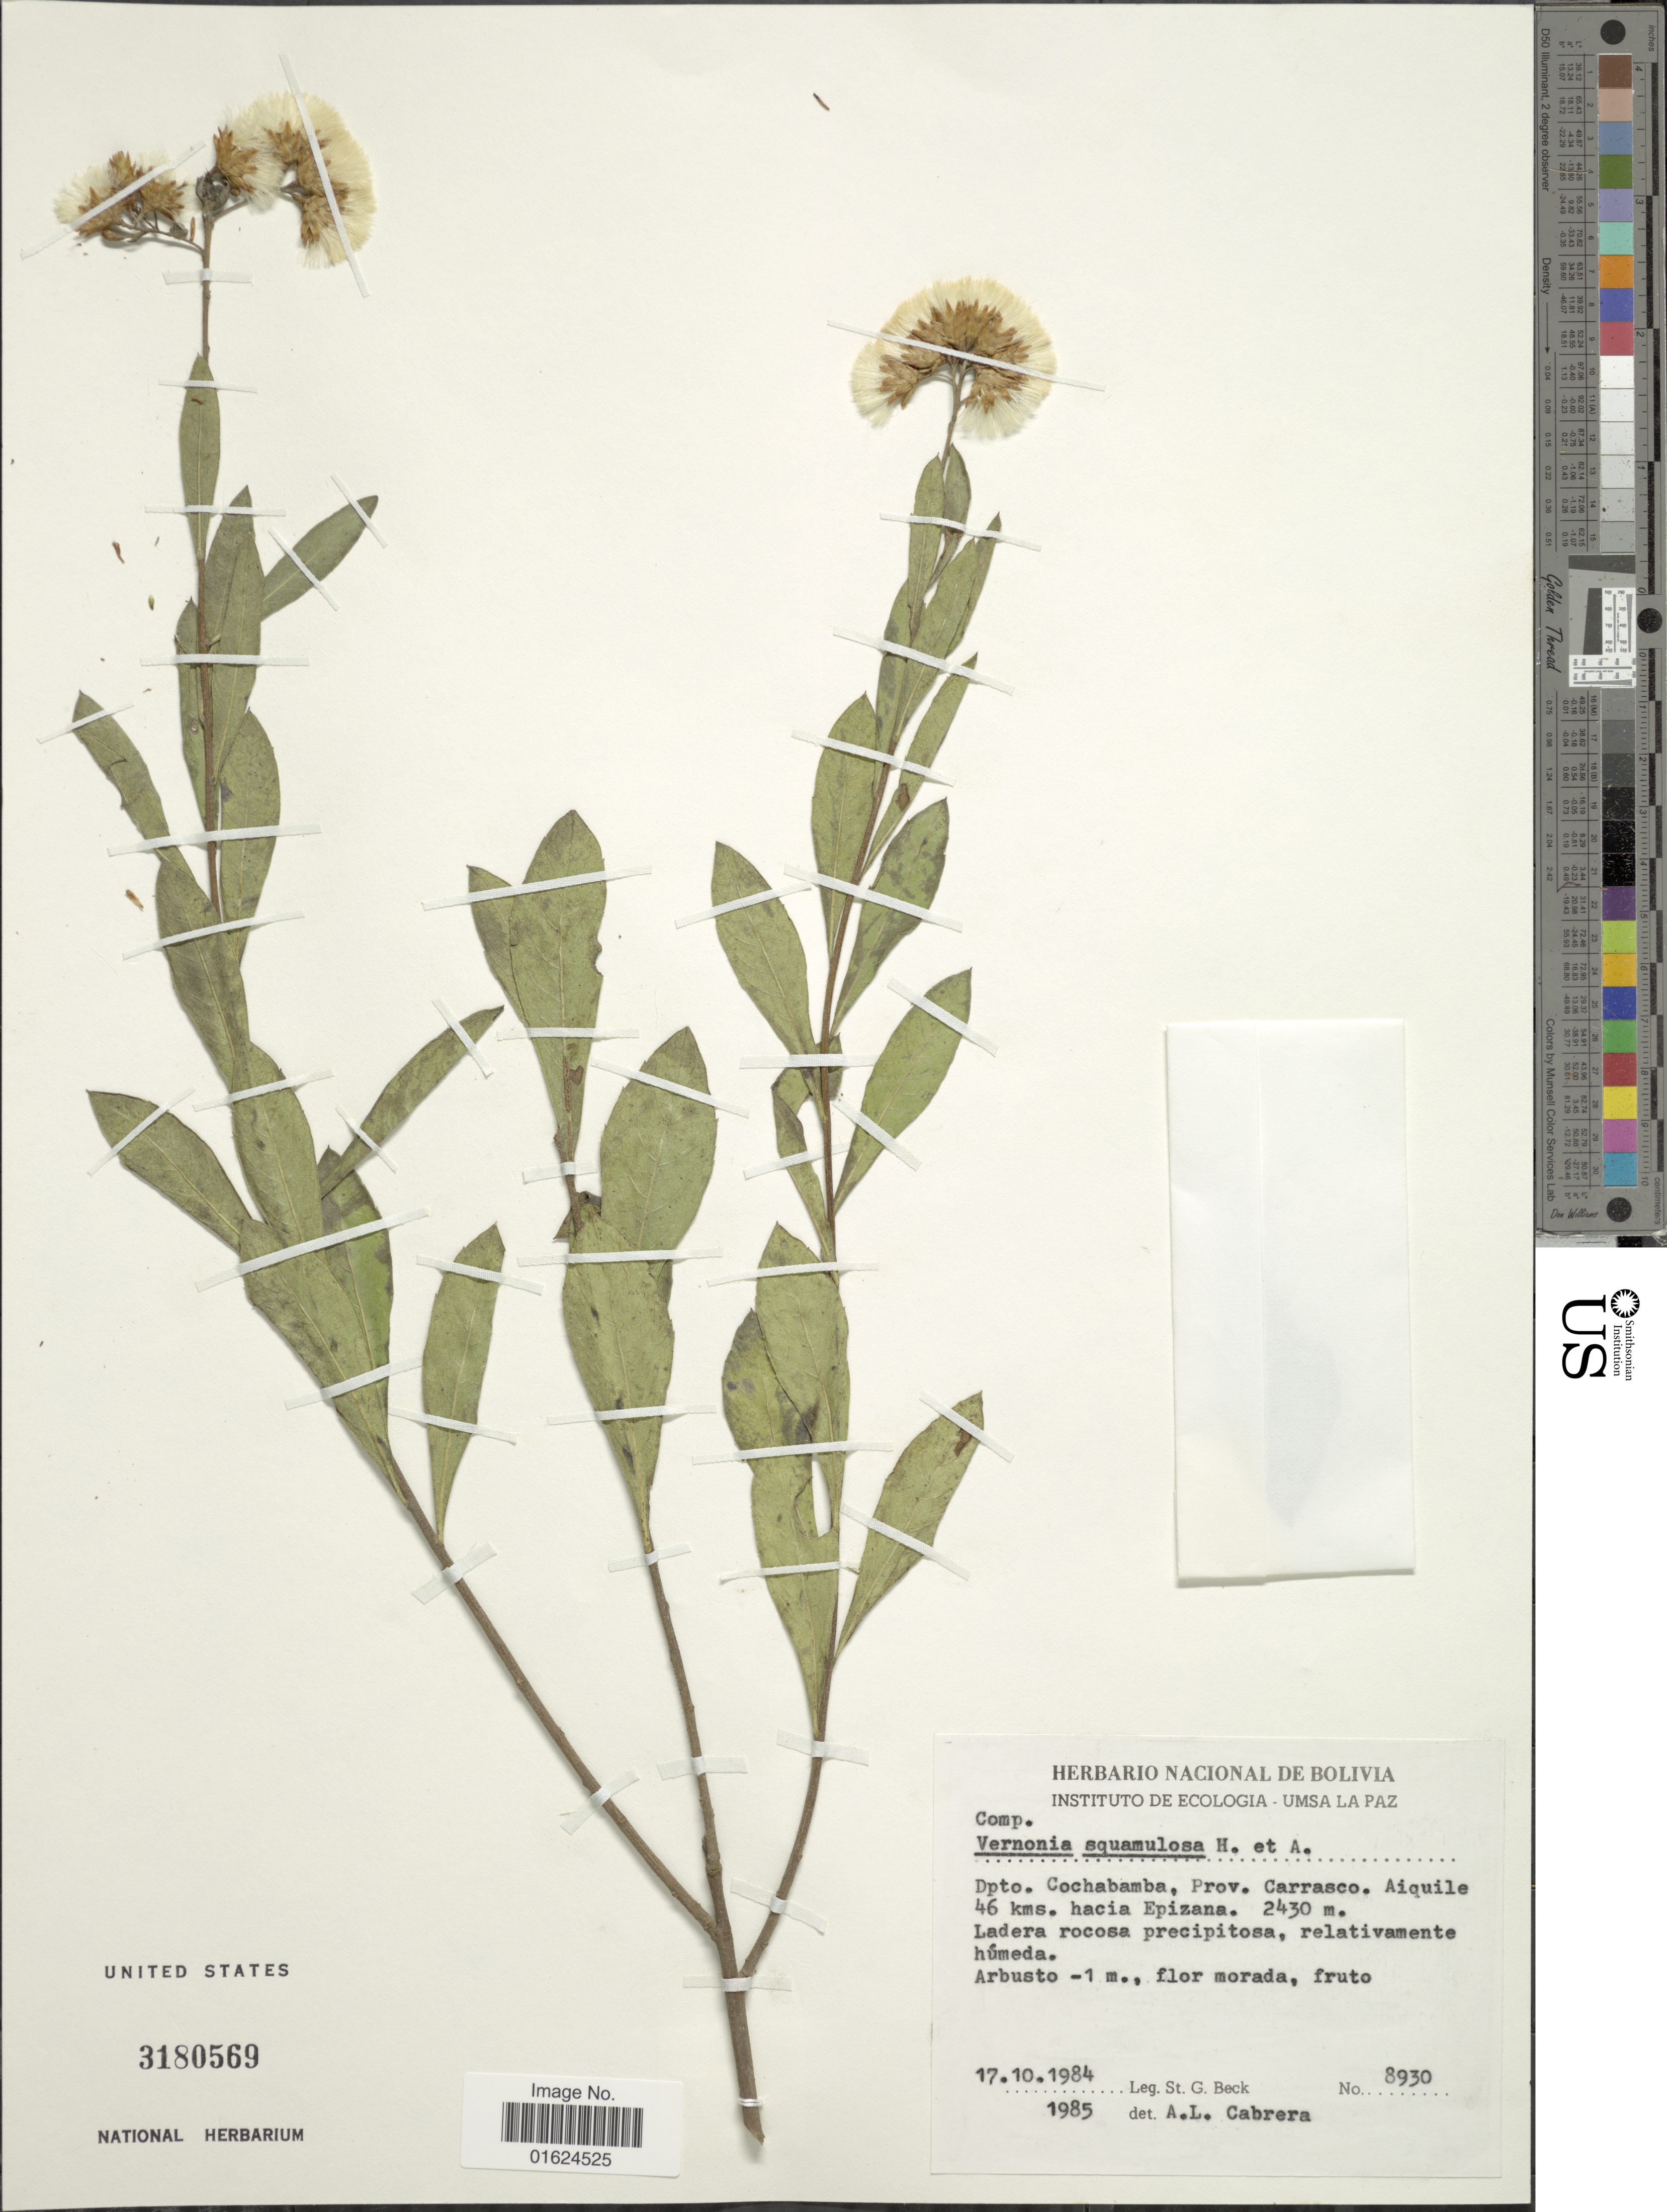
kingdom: Plantae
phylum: Tracheophyta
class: Magnoliopsida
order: Asterales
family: Asteraceae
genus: Vernonanthura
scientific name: Vernonanthura squamulosa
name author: (Hook. & Arn.) H. Rob.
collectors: S. G. Beck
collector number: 8930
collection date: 1984-10-17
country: Bolivia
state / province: Cochabamba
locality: Dpto. Cochabamba, Prov. Carrasco. Aiquile 46 Kms. hacia Epizana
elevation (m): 2430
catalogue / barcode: US 3180569